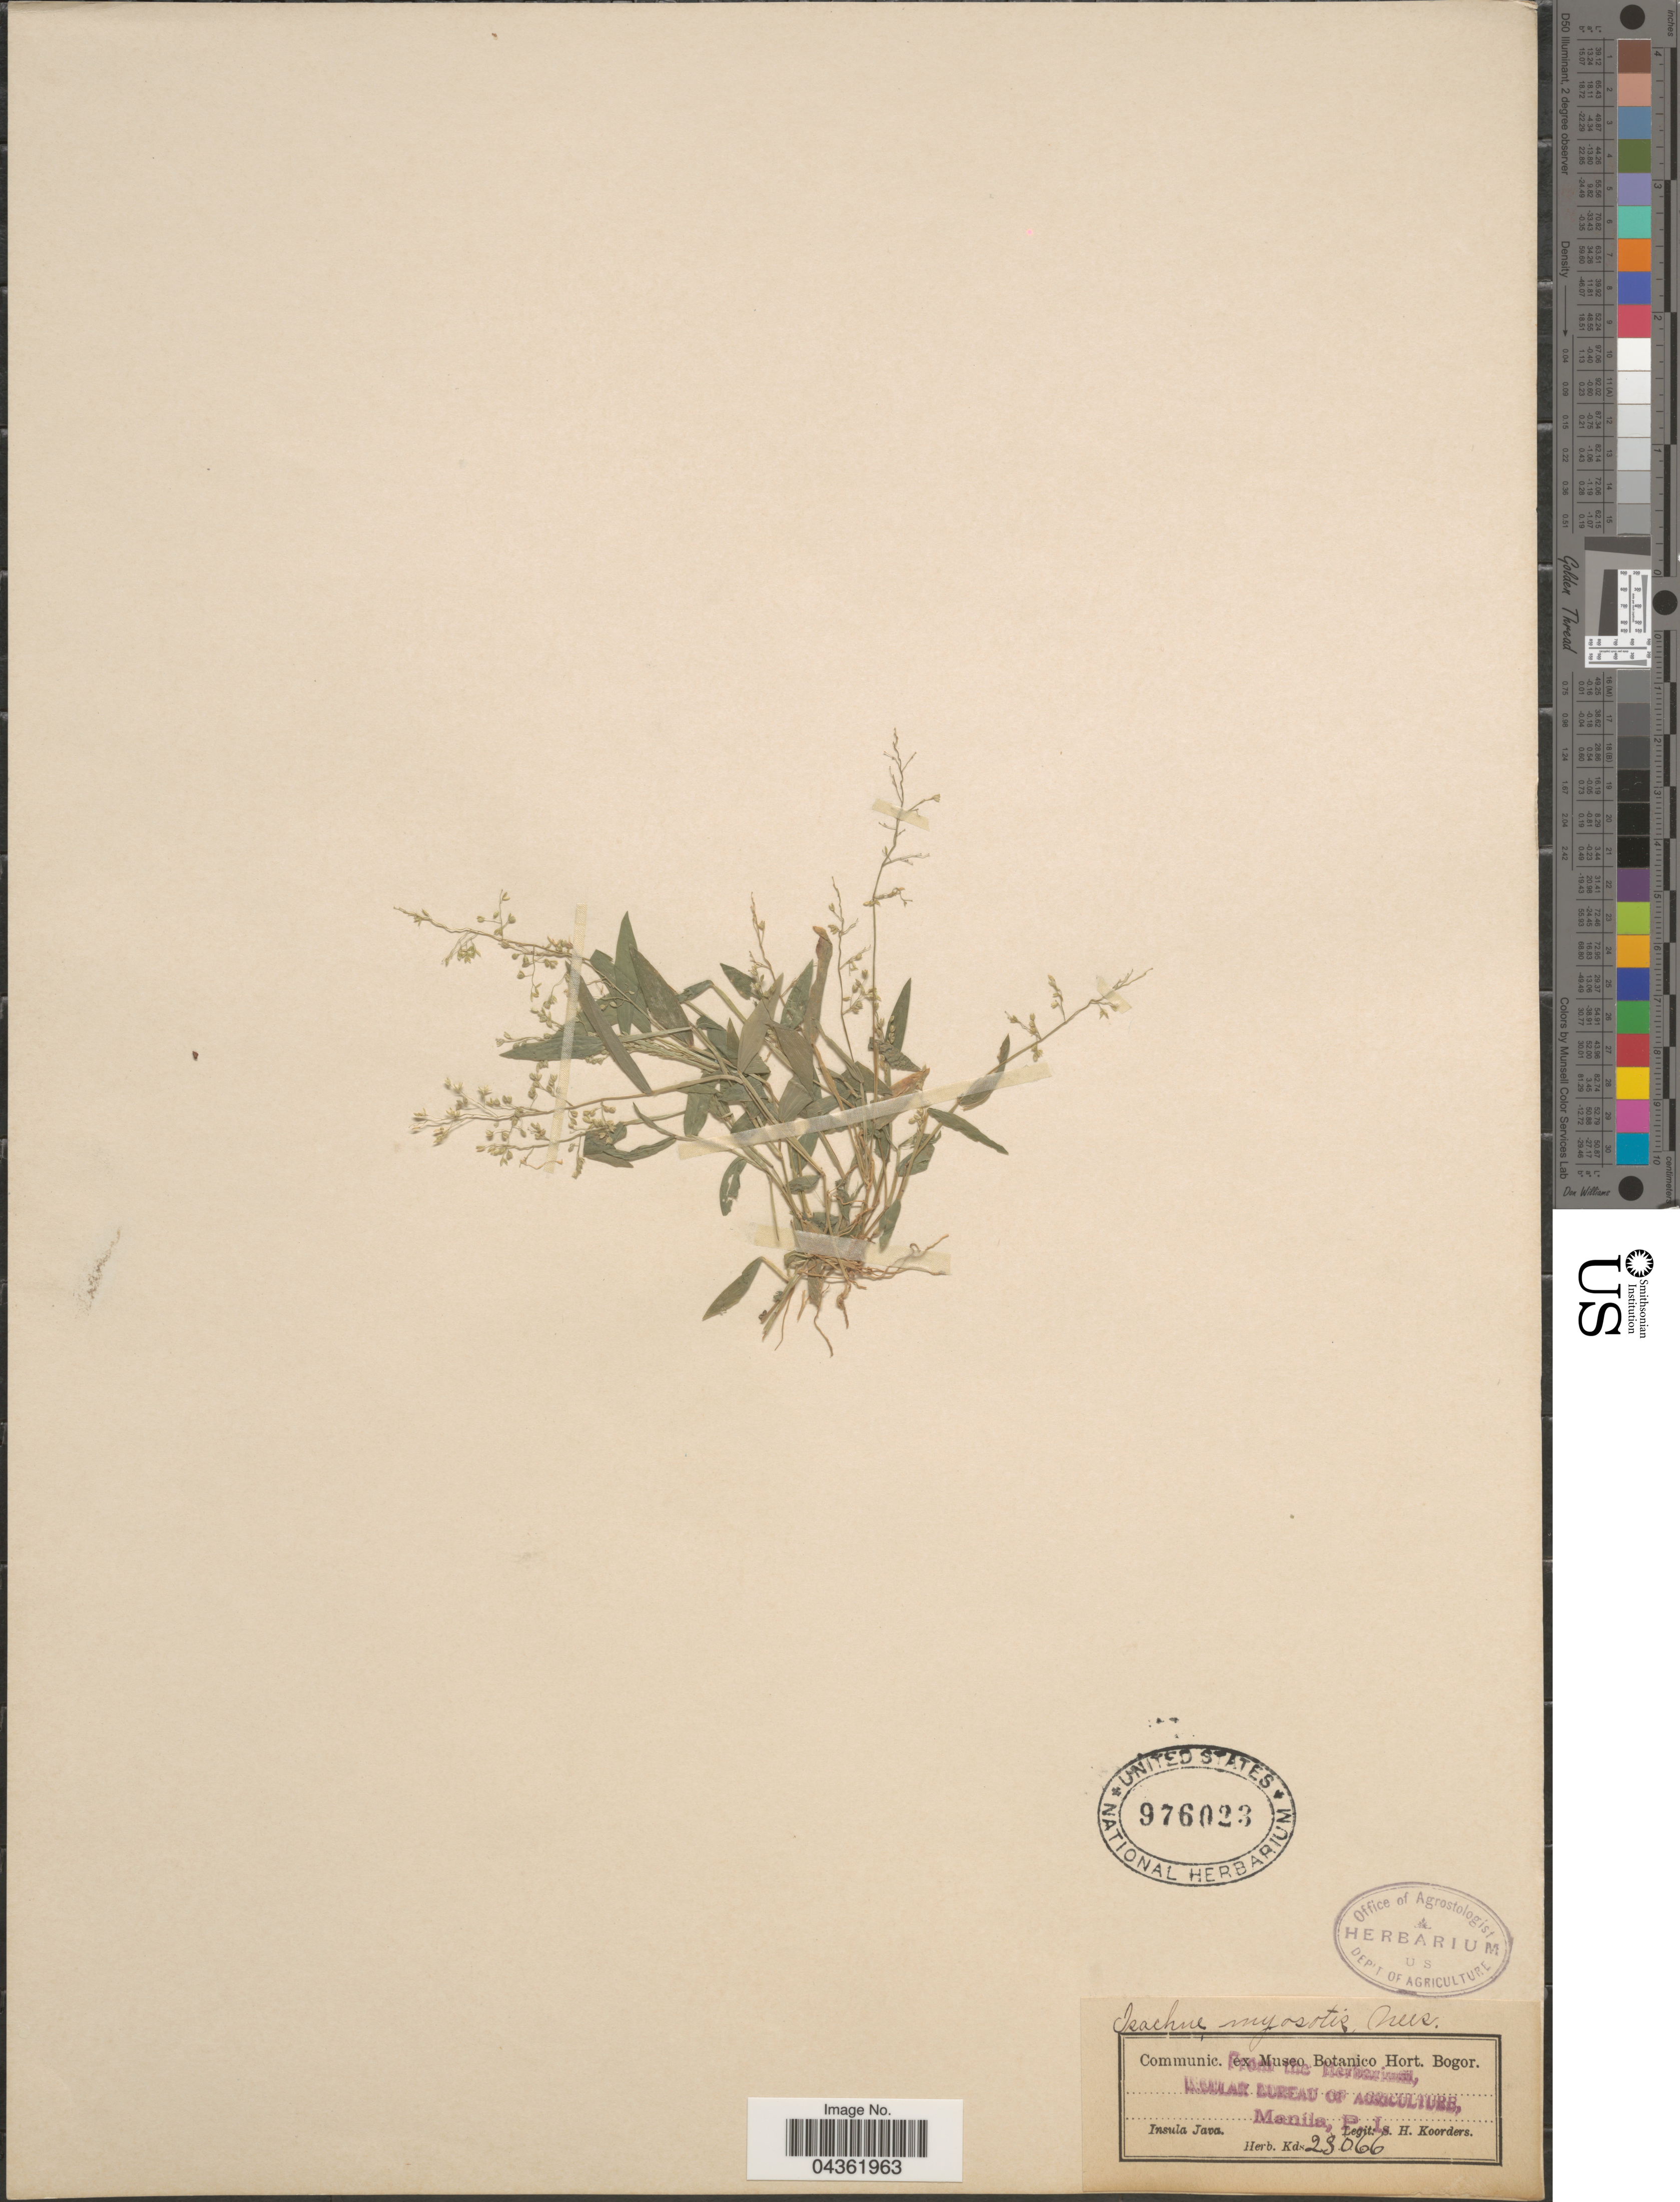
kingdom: Plantae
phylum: Tracheophyta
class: Liliopsida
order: Poales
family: Poaceae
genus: Isachne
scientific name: Isachne sp.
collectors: S. H. Koorders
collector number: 23066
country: Indonesia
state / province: Java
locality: Insula Java.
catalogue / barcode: US 976023